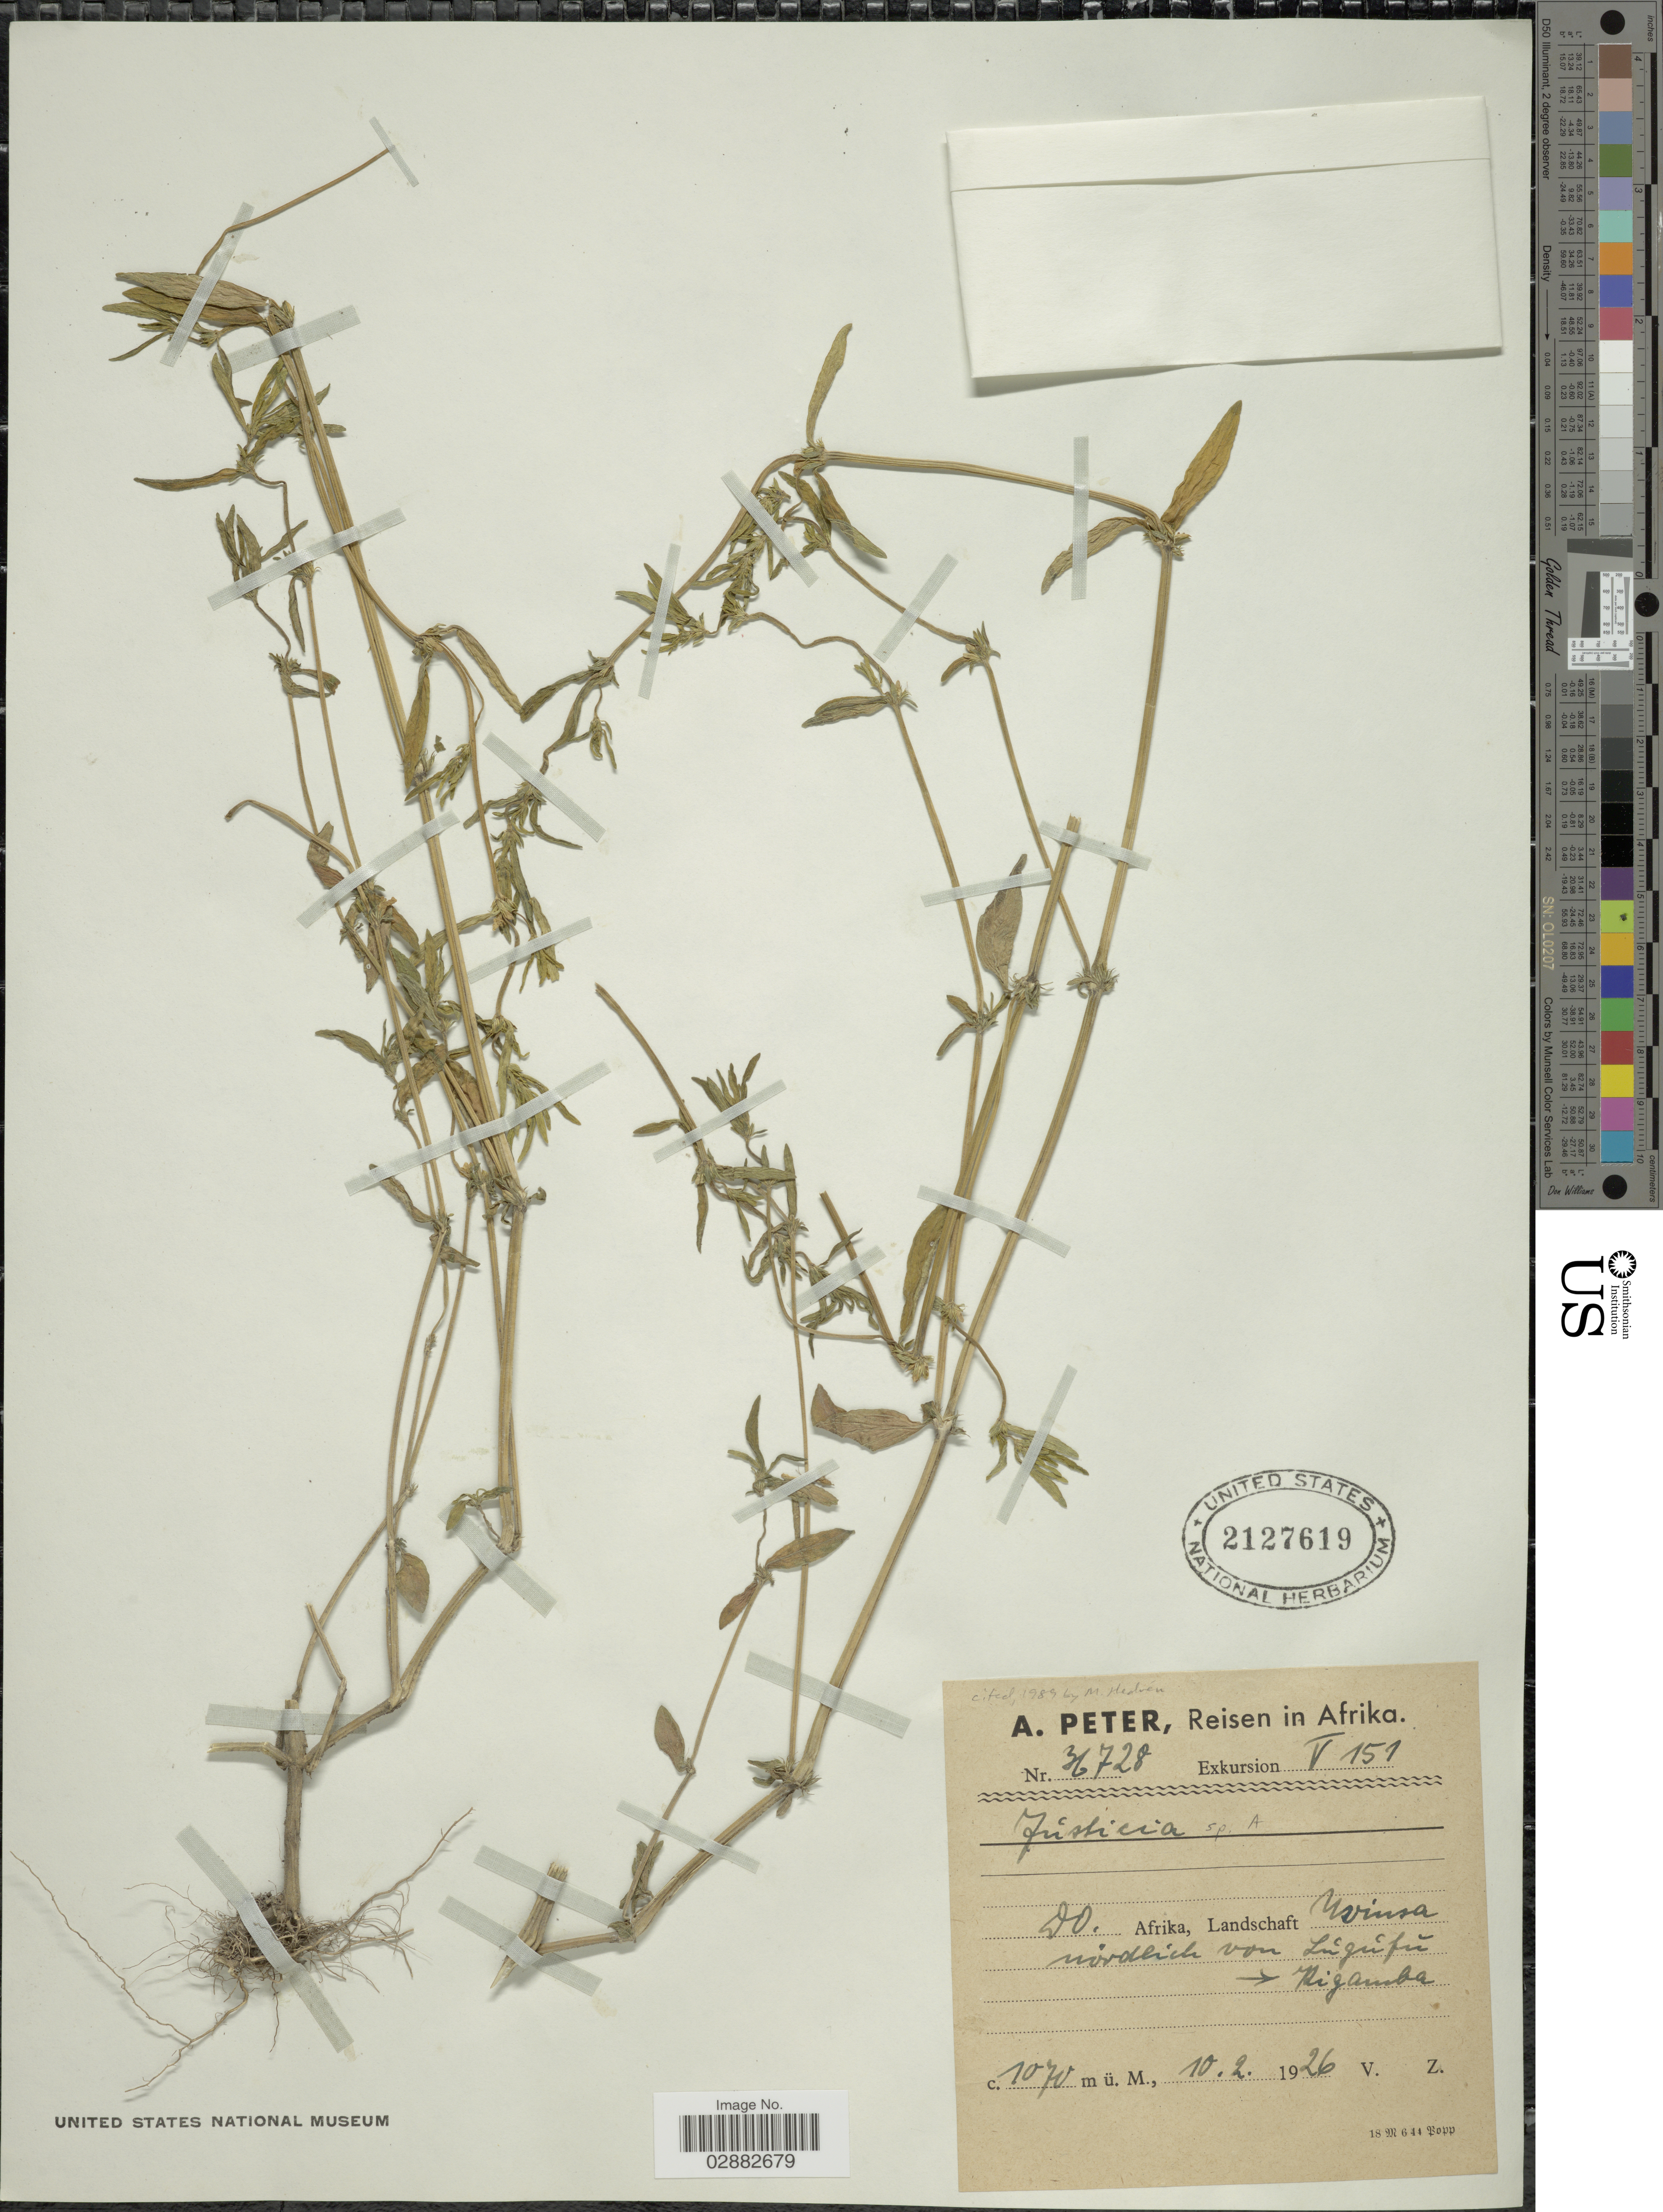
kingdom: Plantae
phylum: Tracheophyta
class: Magnoliopsida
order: Lamiales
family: Acanthaceae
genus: Justicia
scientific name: Justicia sp.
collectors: A. Peter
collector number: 36728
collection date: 1926-02-10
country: Tanzania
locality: Afrika, DO Afrika, Landschaft Uvinsa nordlich von Lugufu - Kigamba.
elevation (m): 1070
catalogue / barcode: US 2127619